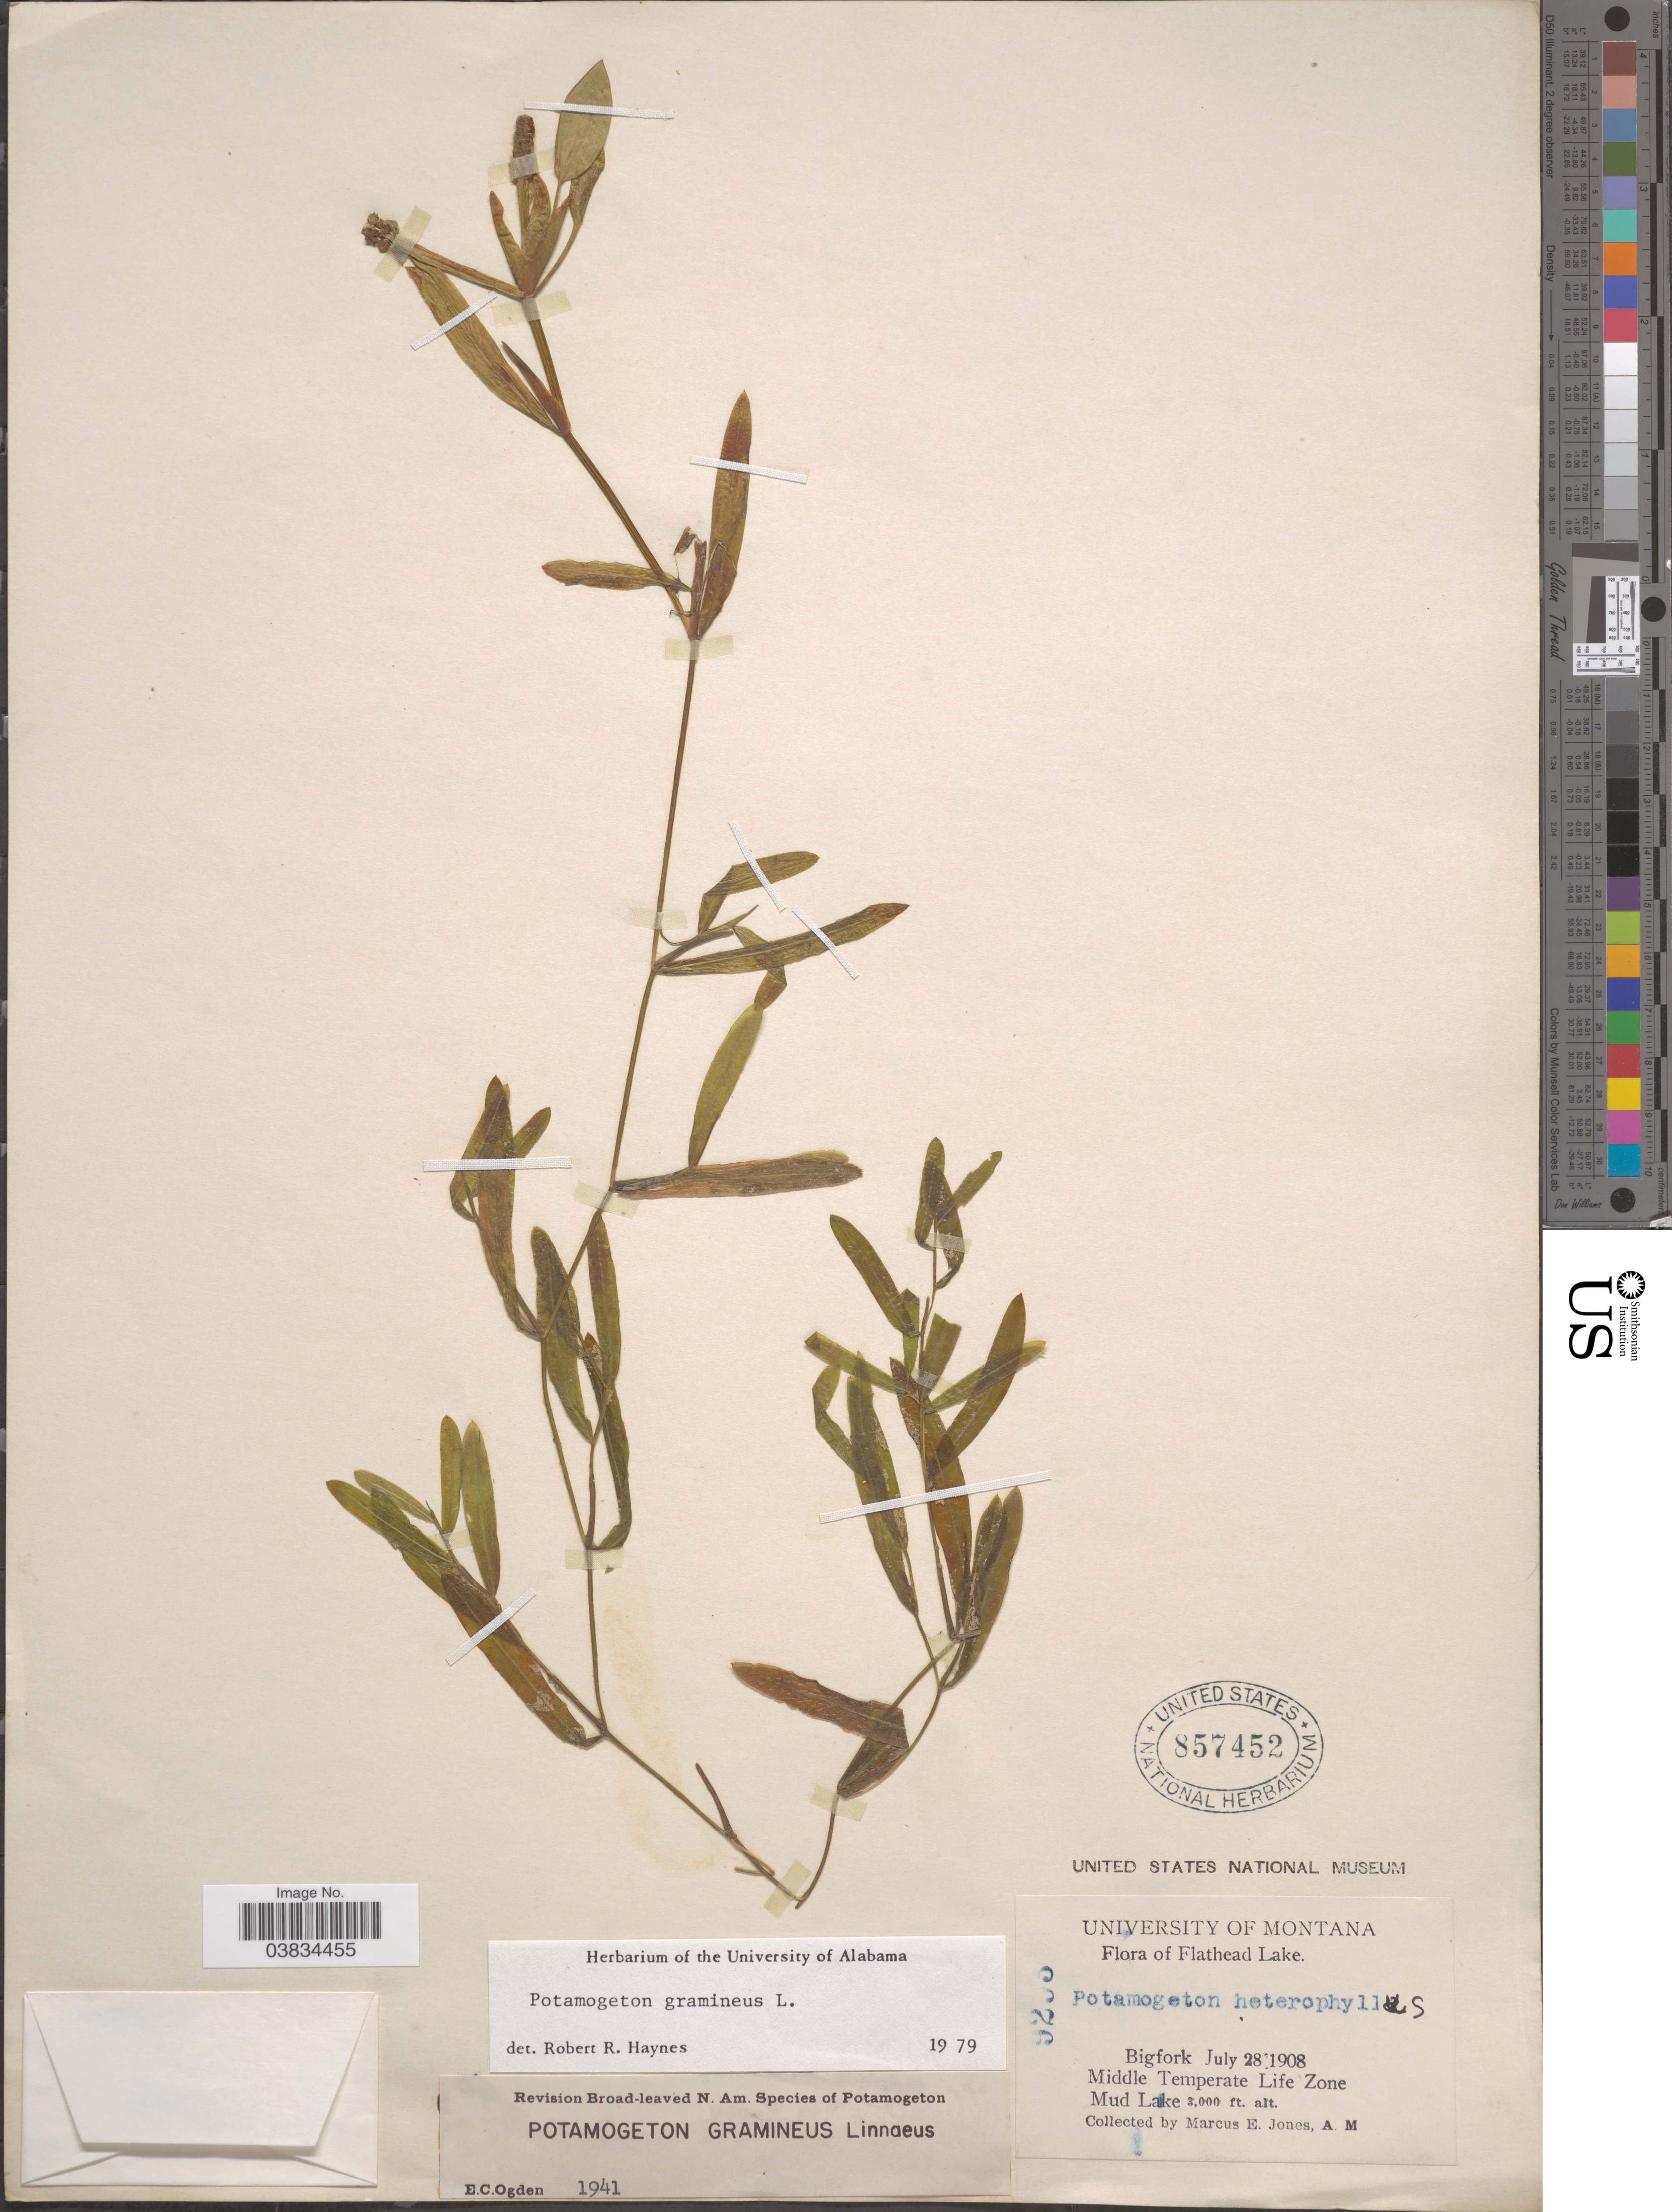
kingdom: Plantae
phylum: Tracheophyta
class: Liliopsida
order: Alismatales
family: Potamogetonaceae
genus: Potamogeton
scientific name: Potamogeton gramineus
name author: L.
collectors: M. E. Jones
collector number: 9203*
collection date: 1908-07-28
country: United States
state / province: Montana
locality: Flathead Lake. Bigfork. Middle Temperate Life Zone. Mud Lake.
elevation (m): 914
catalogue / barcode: US 857452